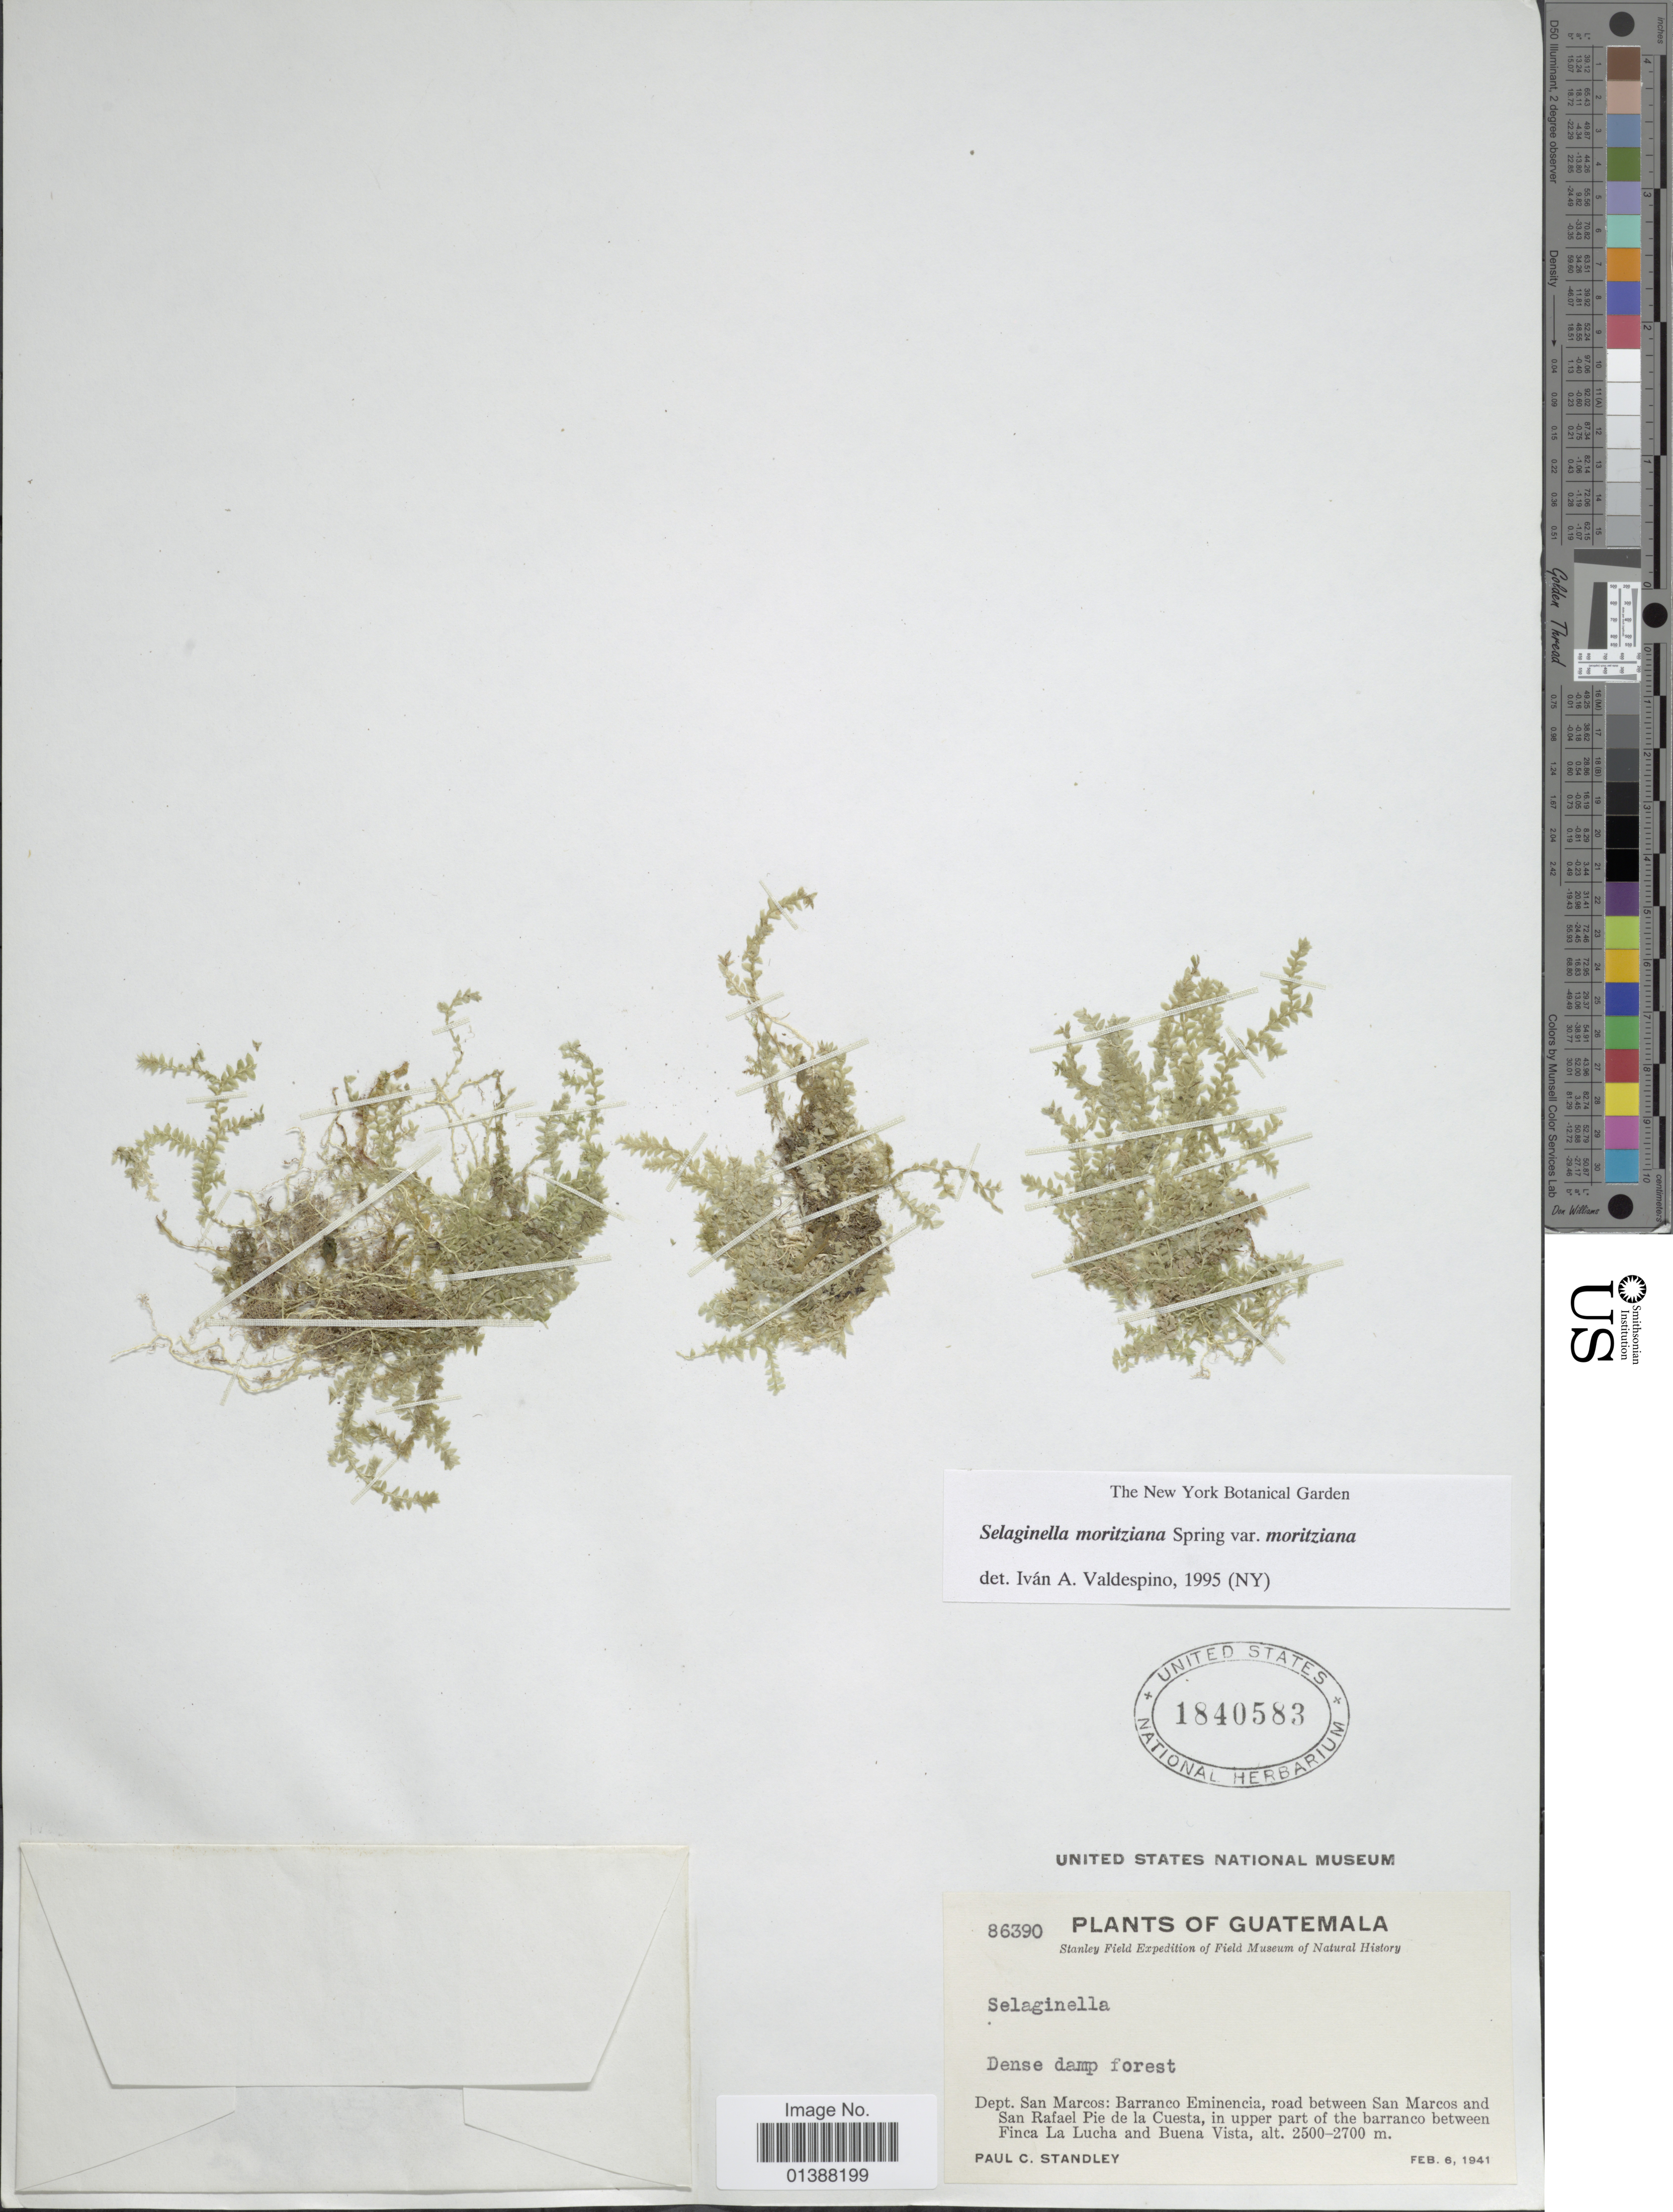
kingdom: Plantae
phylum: Tracheophyta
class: Lycopodiopsida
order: Selaginellales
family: Selaginellaceae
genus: Selaginella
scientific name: Selaginella moritziana var. moritziana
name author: Spring ex Klotzsch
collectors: P. C. Standley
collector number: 86390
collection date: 1941-02-06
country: Guatemala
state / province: San Marcos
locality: Dept San Marcos: Barranco Eminencia, road between San Marcos and San Rafael Pie de la Cuesta, in upper part of the barranco between Finca La Lucha and Buena Vista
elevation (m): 2500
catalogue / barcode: US 1840583